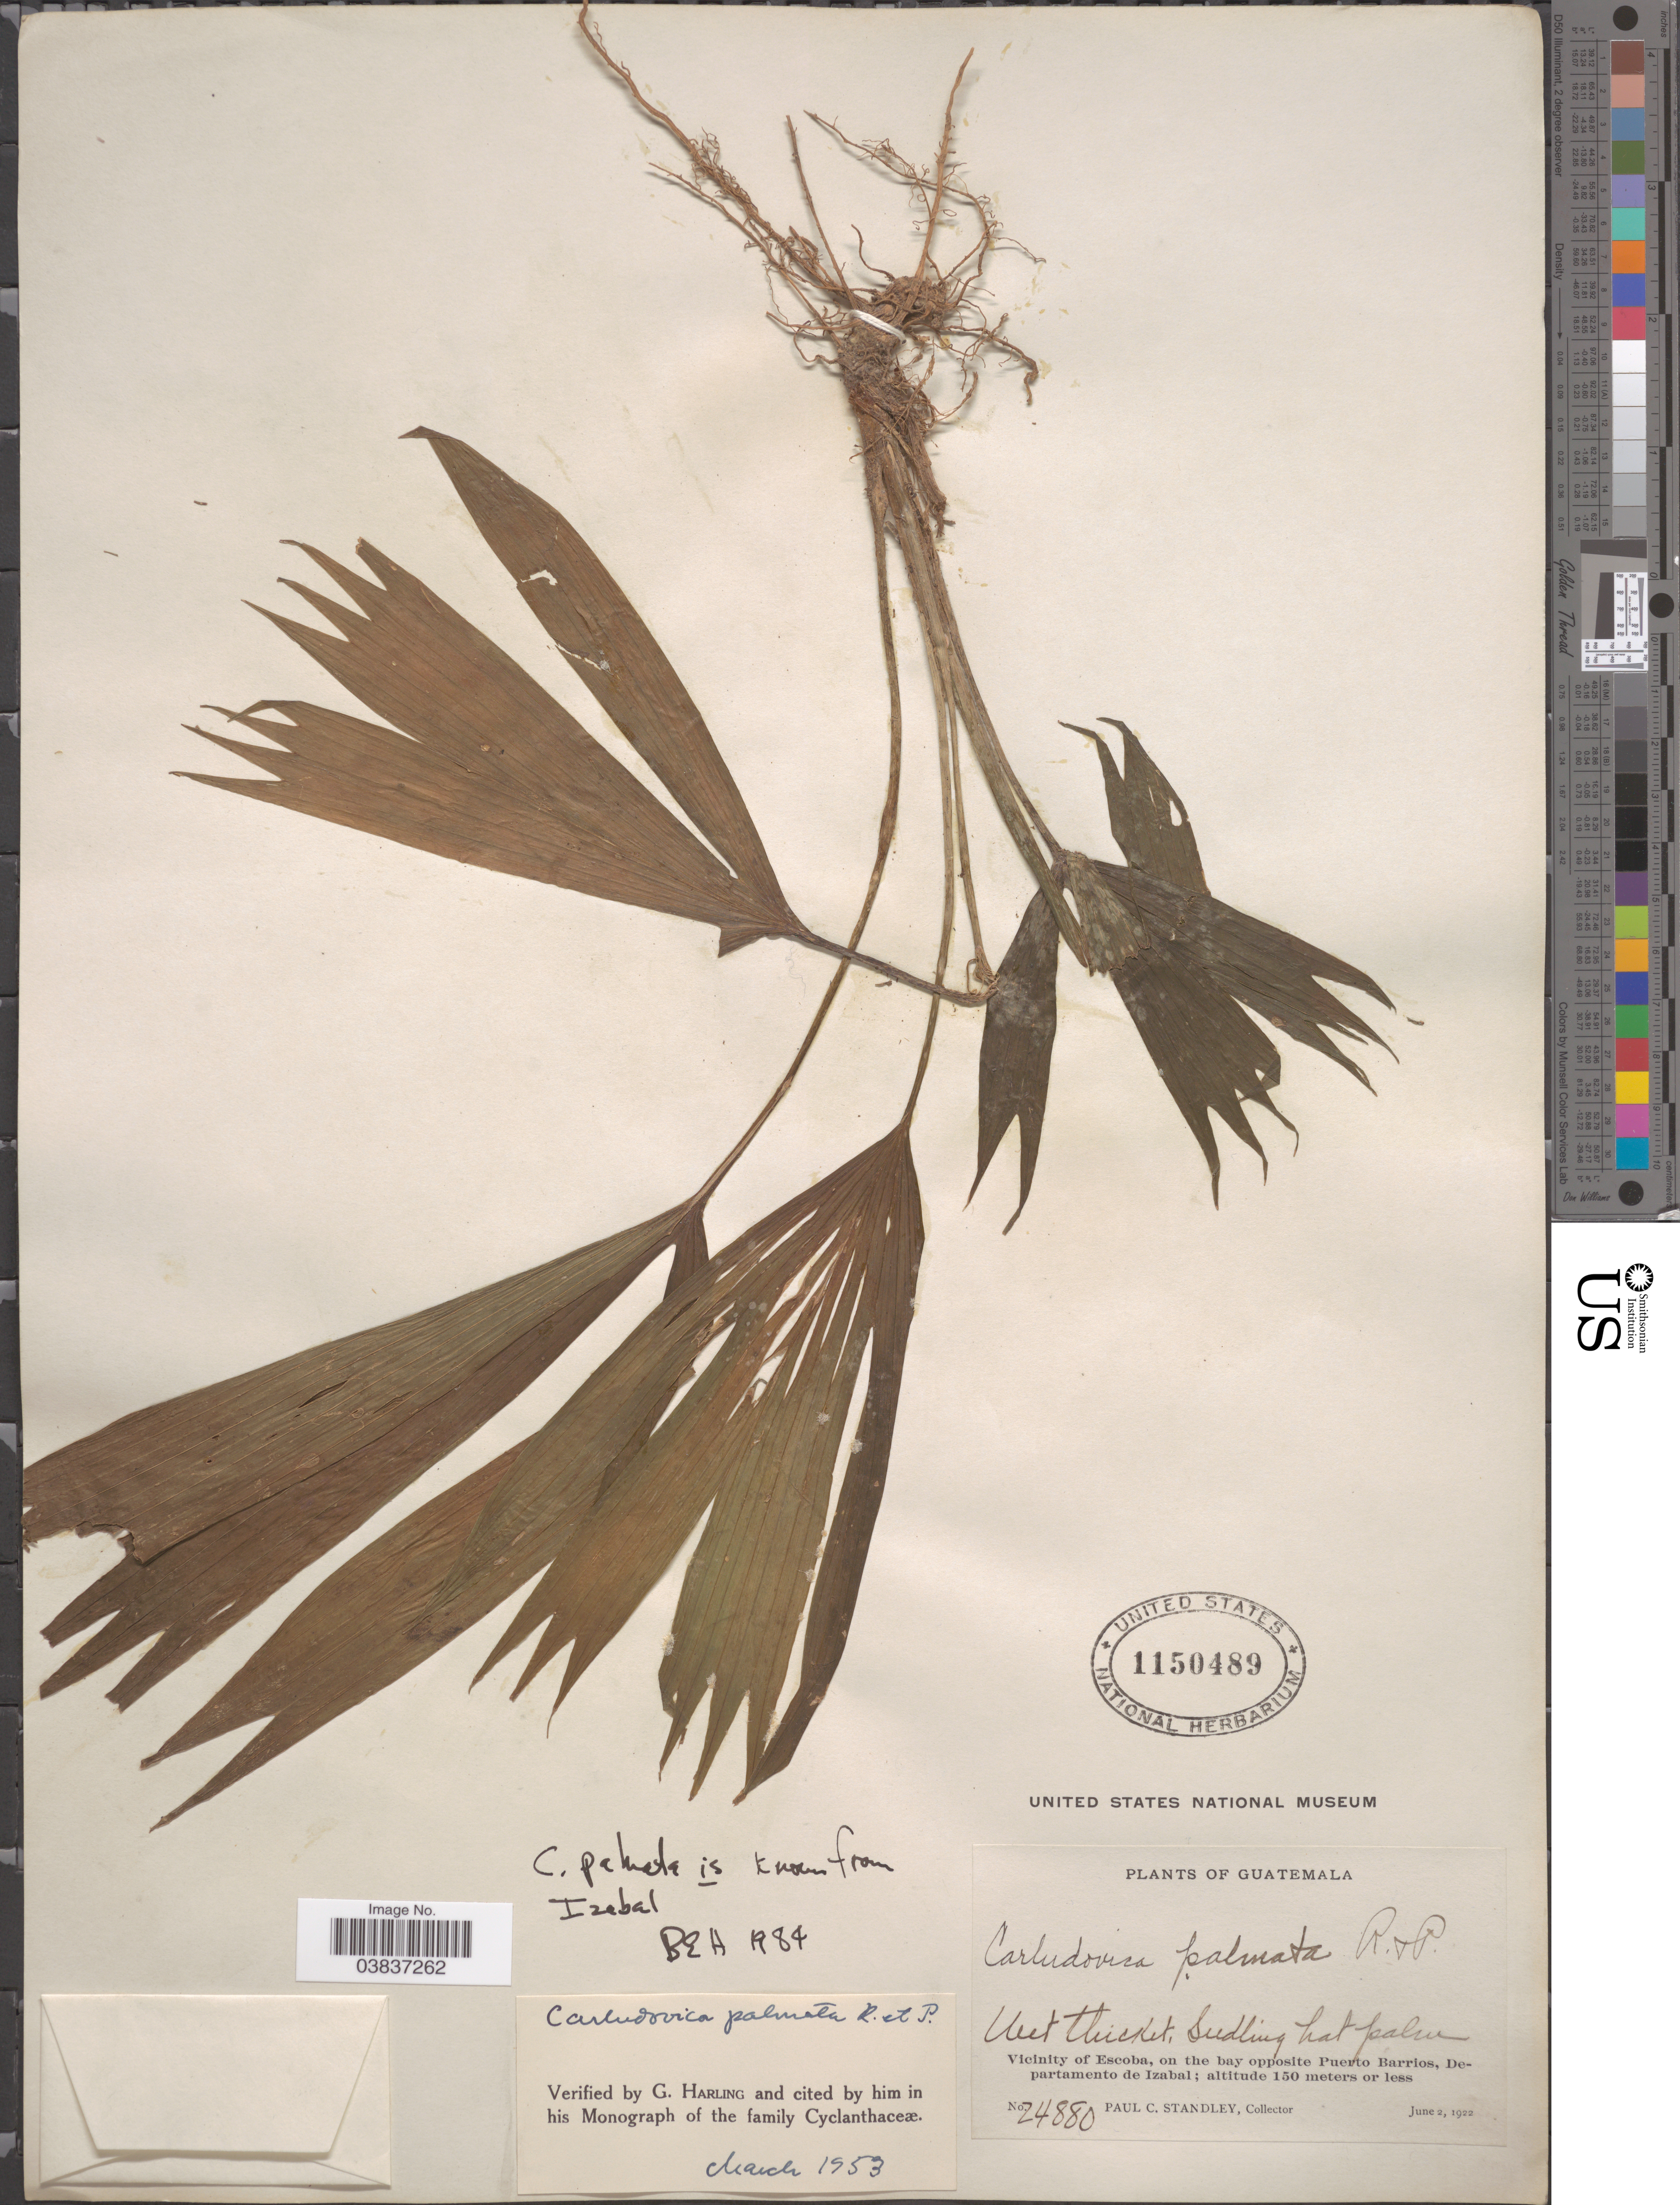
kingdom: Plantae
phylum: Tracheophyta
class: Liliopsida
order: Pandanales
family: Cyclanthaceae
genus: Carludovica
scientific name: Carludovica palmata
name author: Ruiz & Pav.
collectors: P. C. Standley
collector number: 24880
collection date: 1922-06-02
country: Guatemala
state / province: Izabal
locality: Wet thicket. Vicinity of Escoba, on the bay opposite Puerto Barrios, Departamento de Izabal.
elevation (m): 150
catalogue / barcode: US 1150489